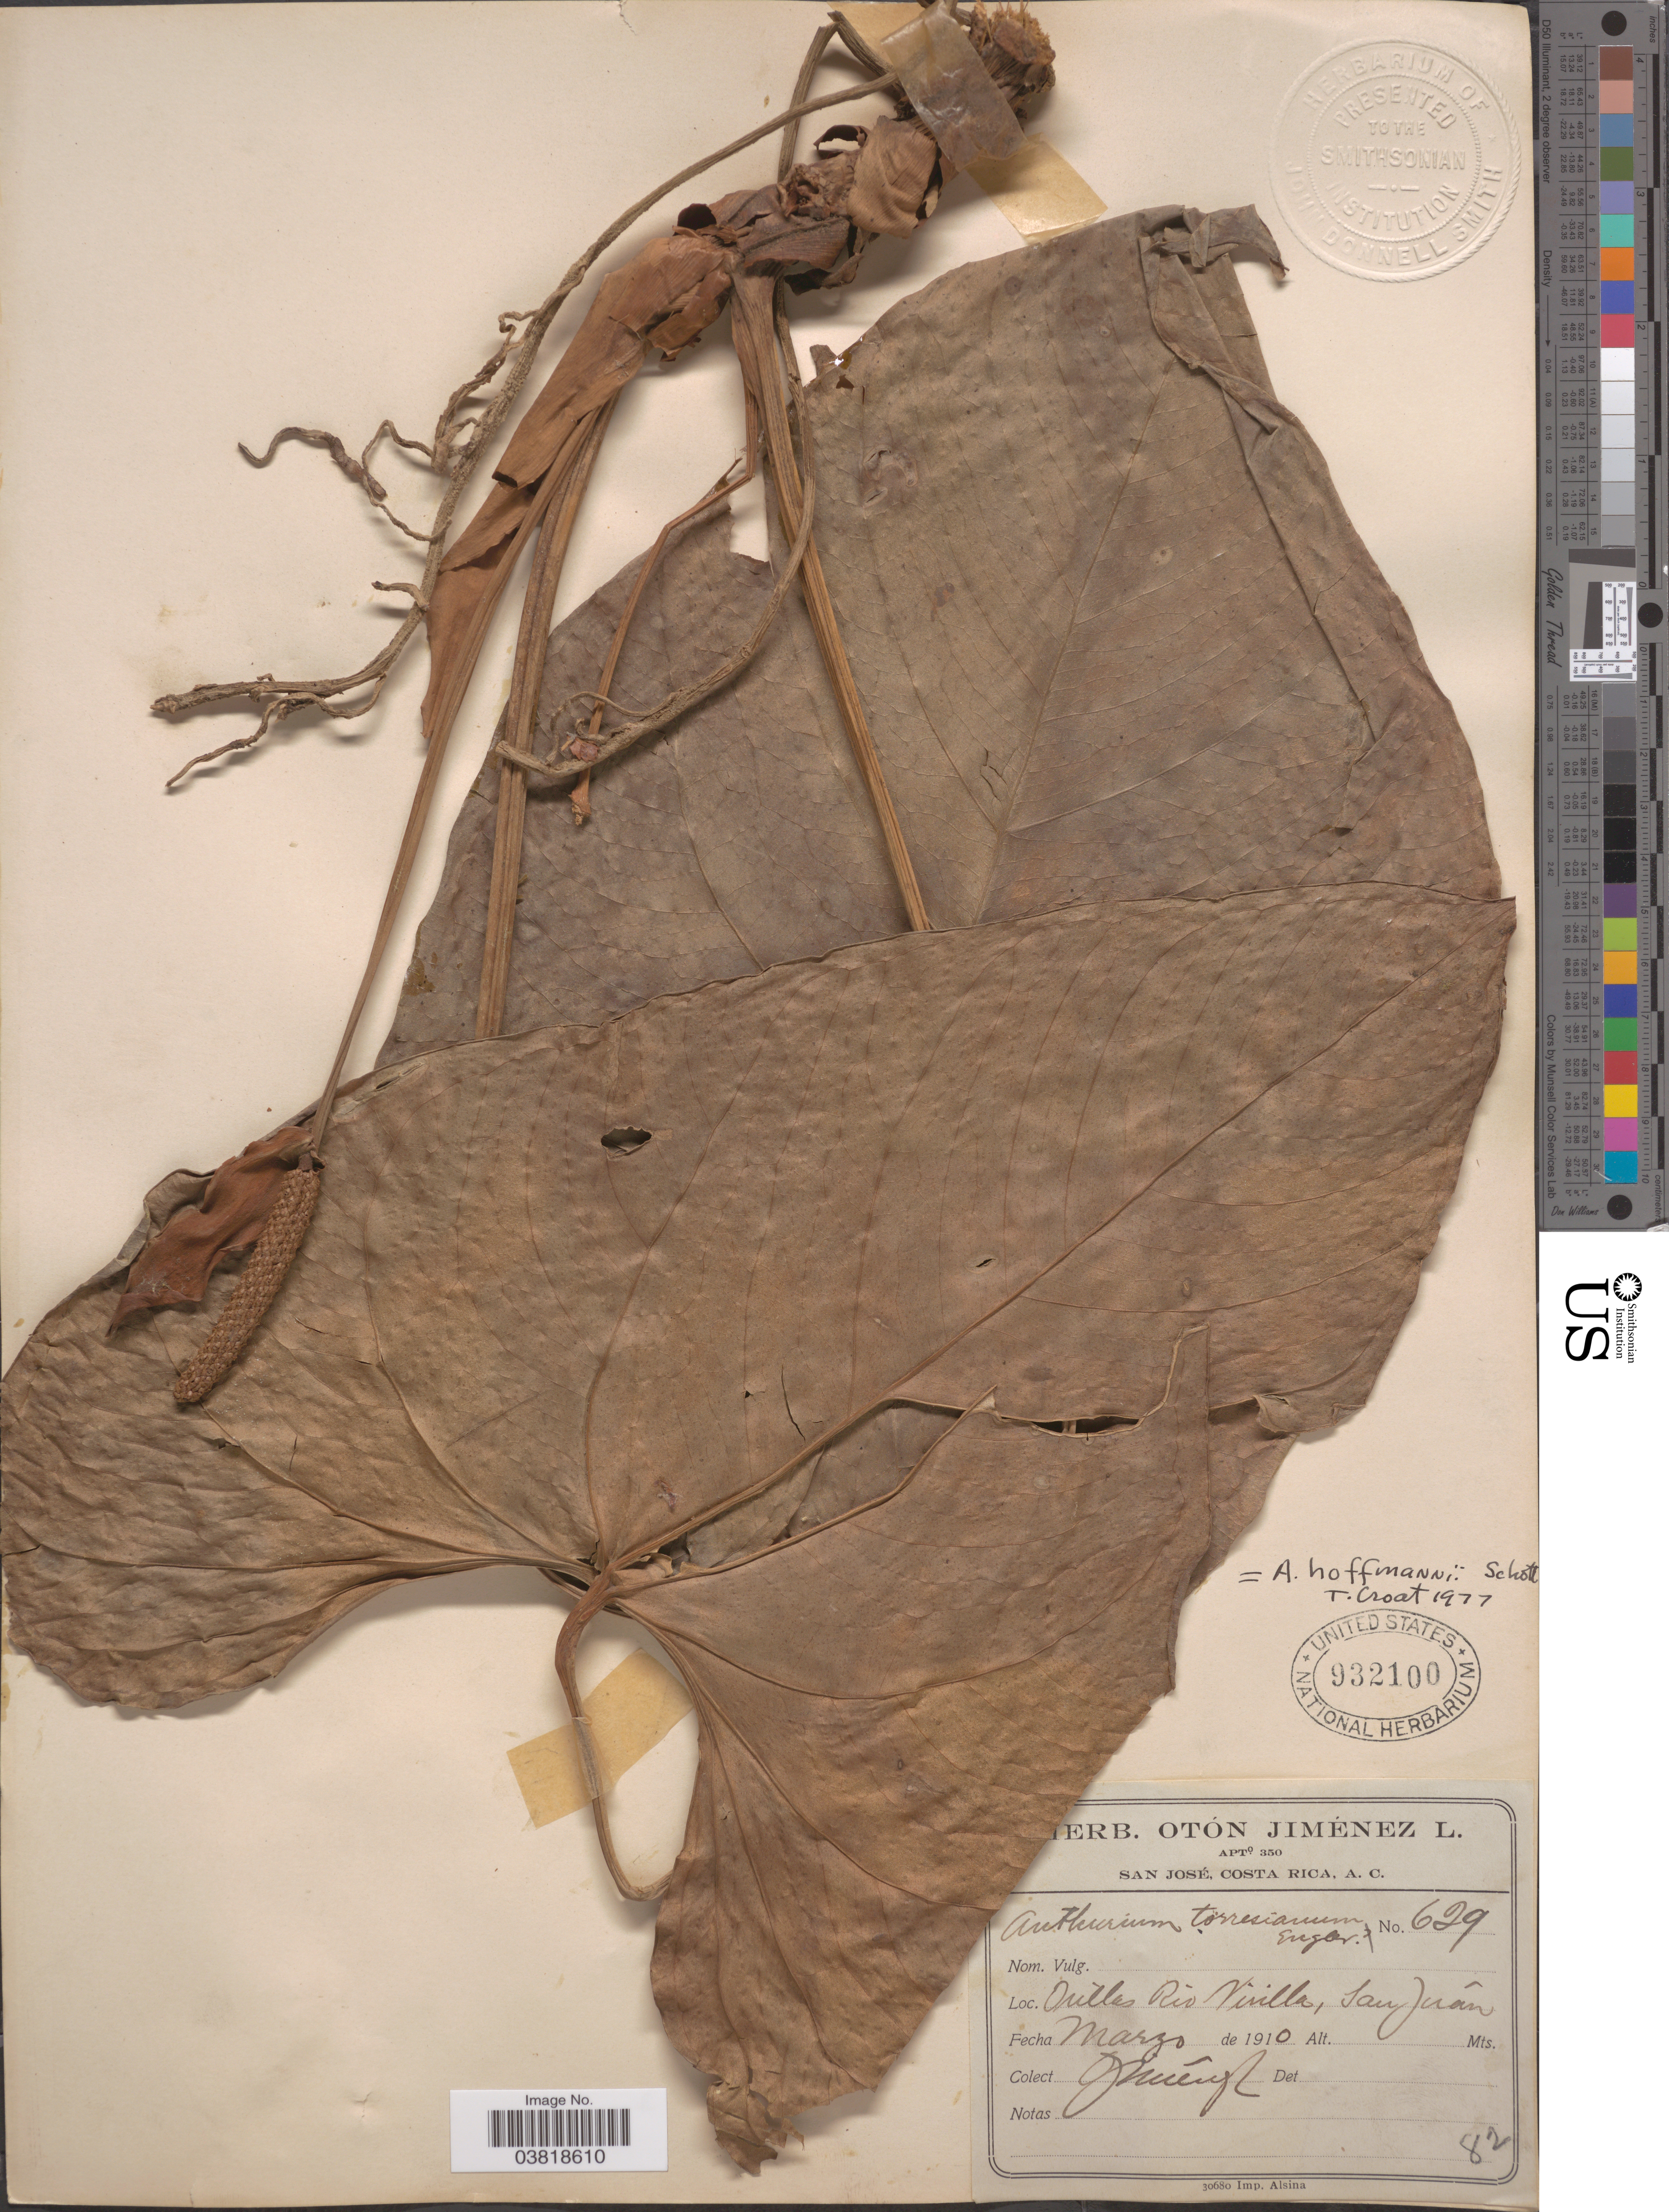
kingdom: Plantae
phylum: Tracheophyta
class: Liliopsida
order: Alismatales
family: Araceae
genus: Anthurium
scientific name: Anthurium hoffmanni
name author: Schott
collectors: O. Jimenez L.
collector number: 629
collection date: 1910-03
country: Costa Rica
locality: Orillas Río Virilla, San Juân.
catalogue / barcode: US 932100